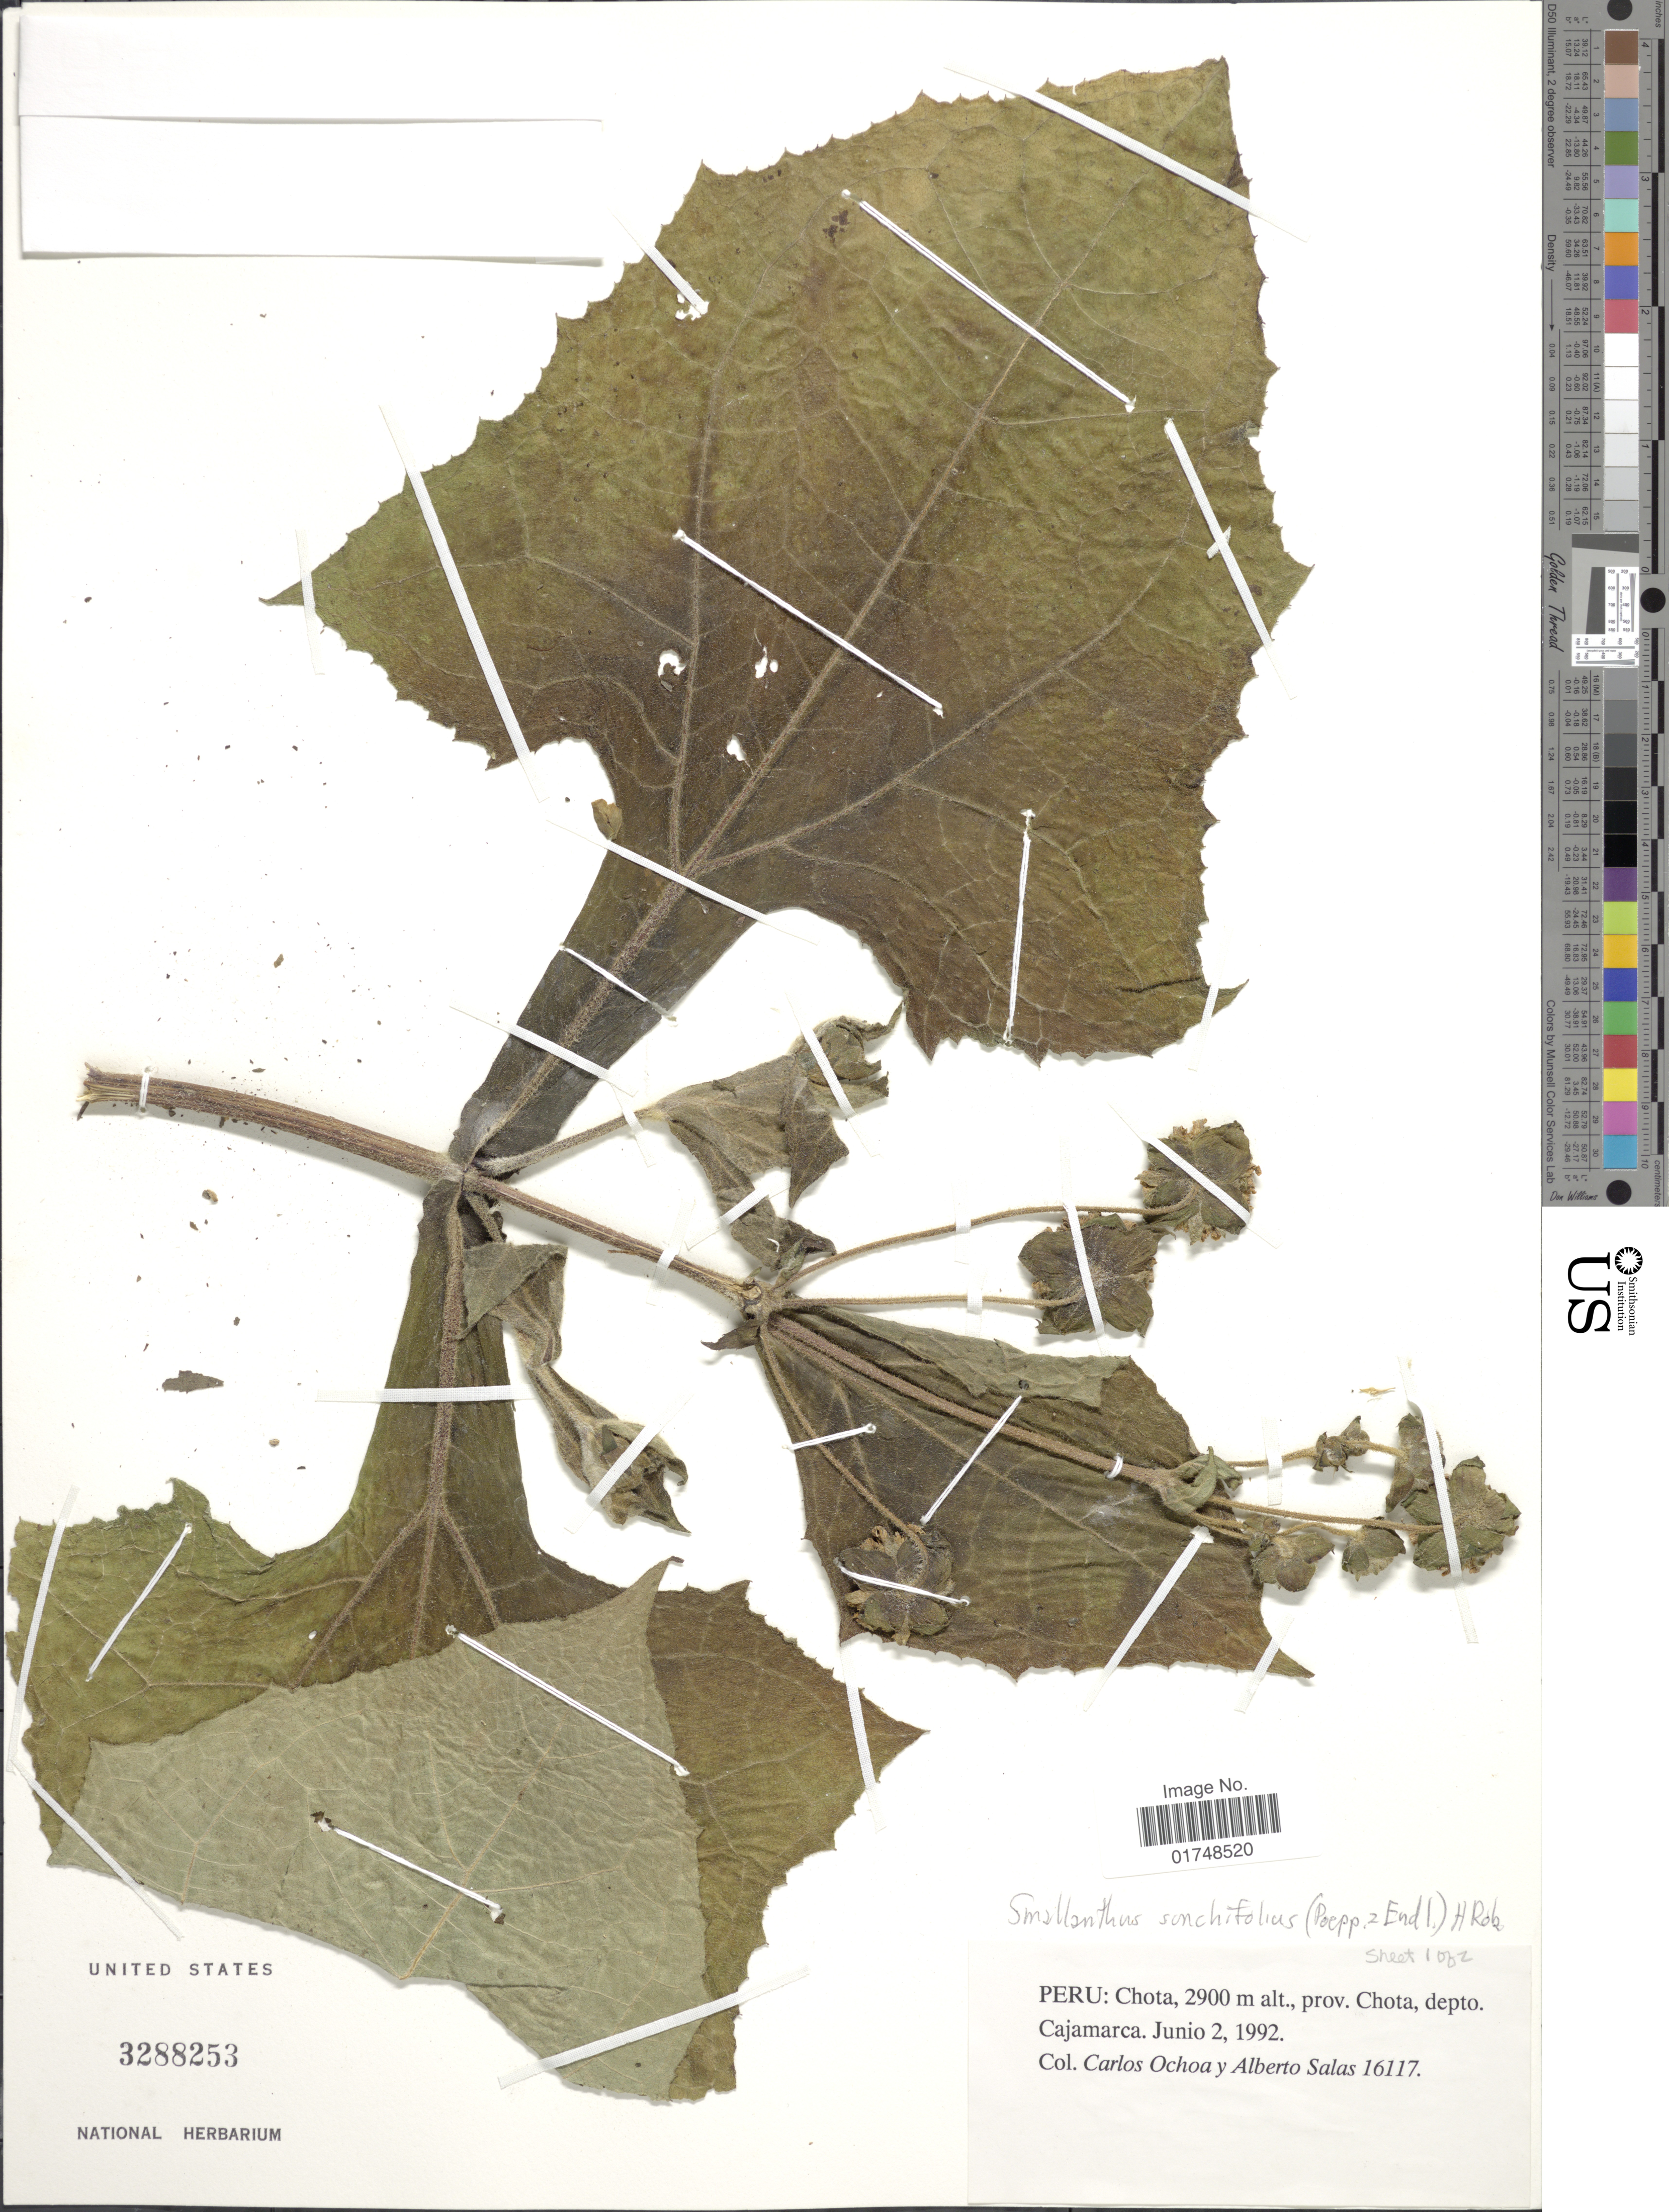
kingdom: Plantae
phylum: Tracheophyta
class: Magnoliopsida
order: Asterales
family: Asteraceae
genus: Smallanthus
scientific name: Smallanthus sonchifolias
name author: (Poepp.) H. Rob.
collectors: C. Ochoa & A. Salas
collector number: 16117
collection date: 1992-06-02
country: Peru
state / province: Cajamarca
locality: Peru: Chota, prov. Chota, depto. Cajamarca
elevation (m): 2900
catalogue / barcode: US 3288253